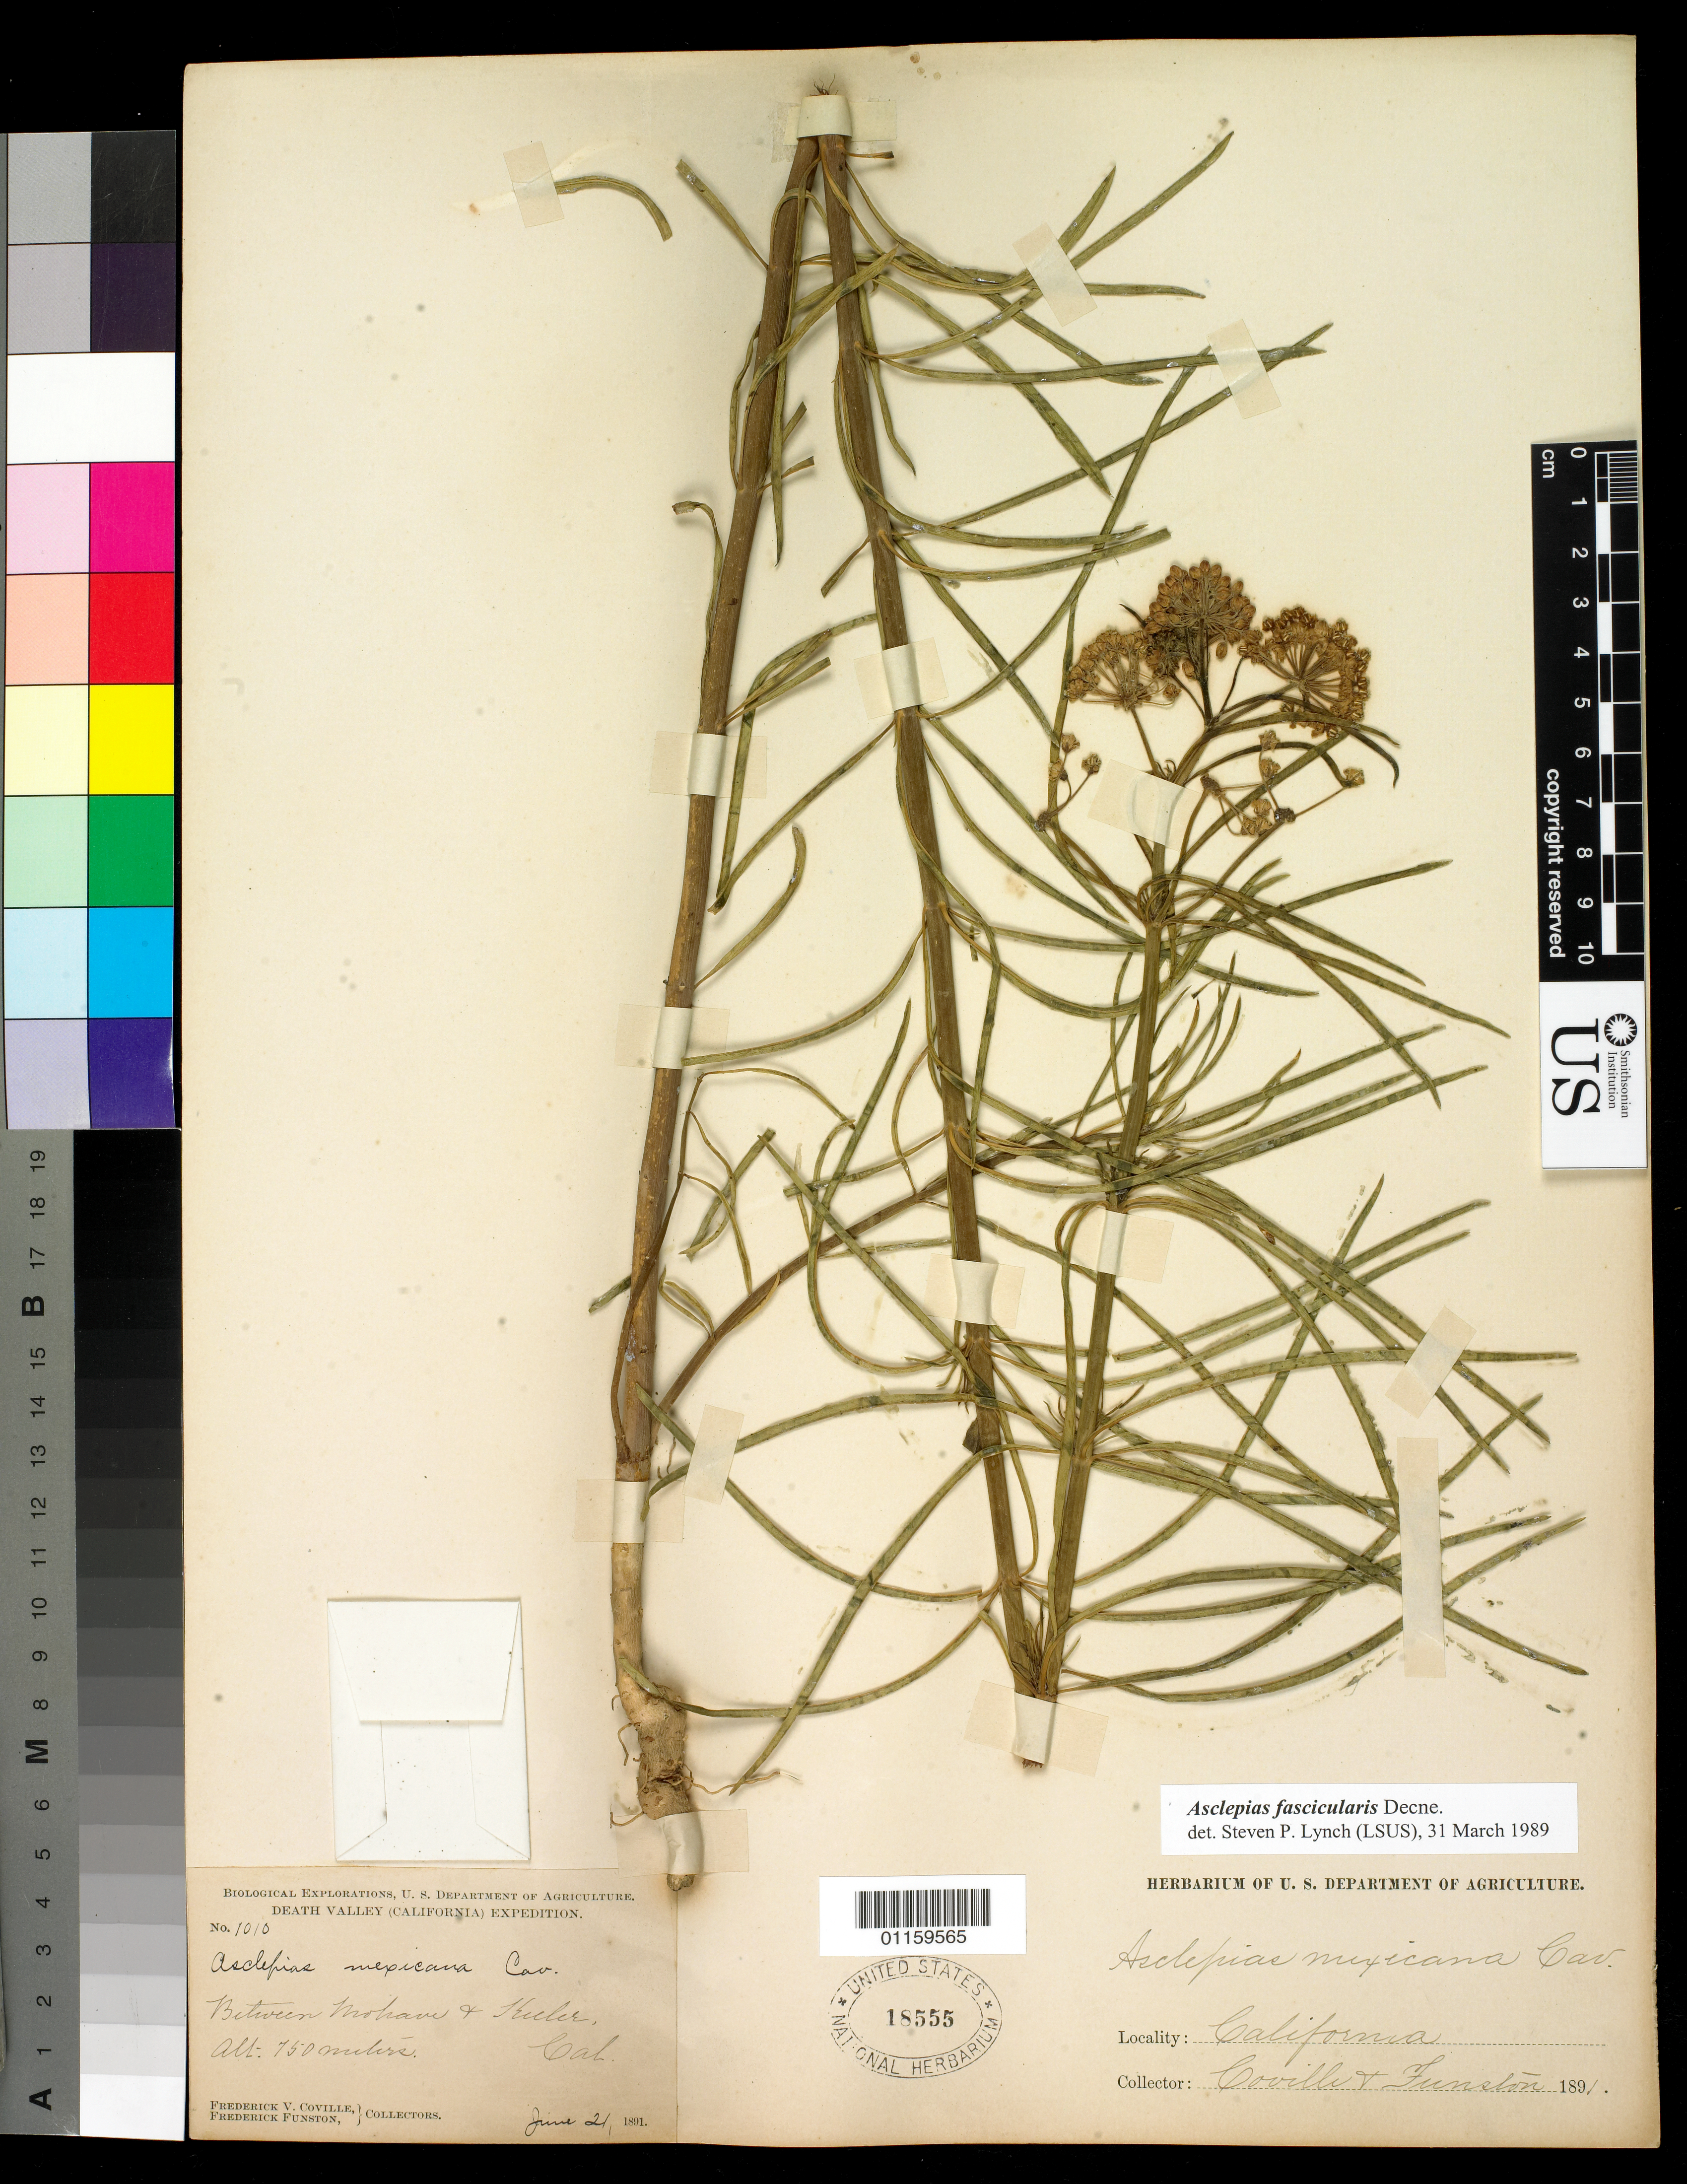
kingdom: Plantae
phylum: Tracheophyta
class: Magnoliopsida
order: Gentianales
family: Apocynaceae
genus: Asclepias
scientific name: Asclepias fascicularis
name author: Decne.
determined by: Lynch, S.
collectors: F. V. Coville & F. Funston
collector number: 1010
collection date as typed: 21 Jun 1891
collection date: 1891-06-21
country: United States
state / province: California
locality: Between Mohave and Keeler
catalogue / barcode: US 18555